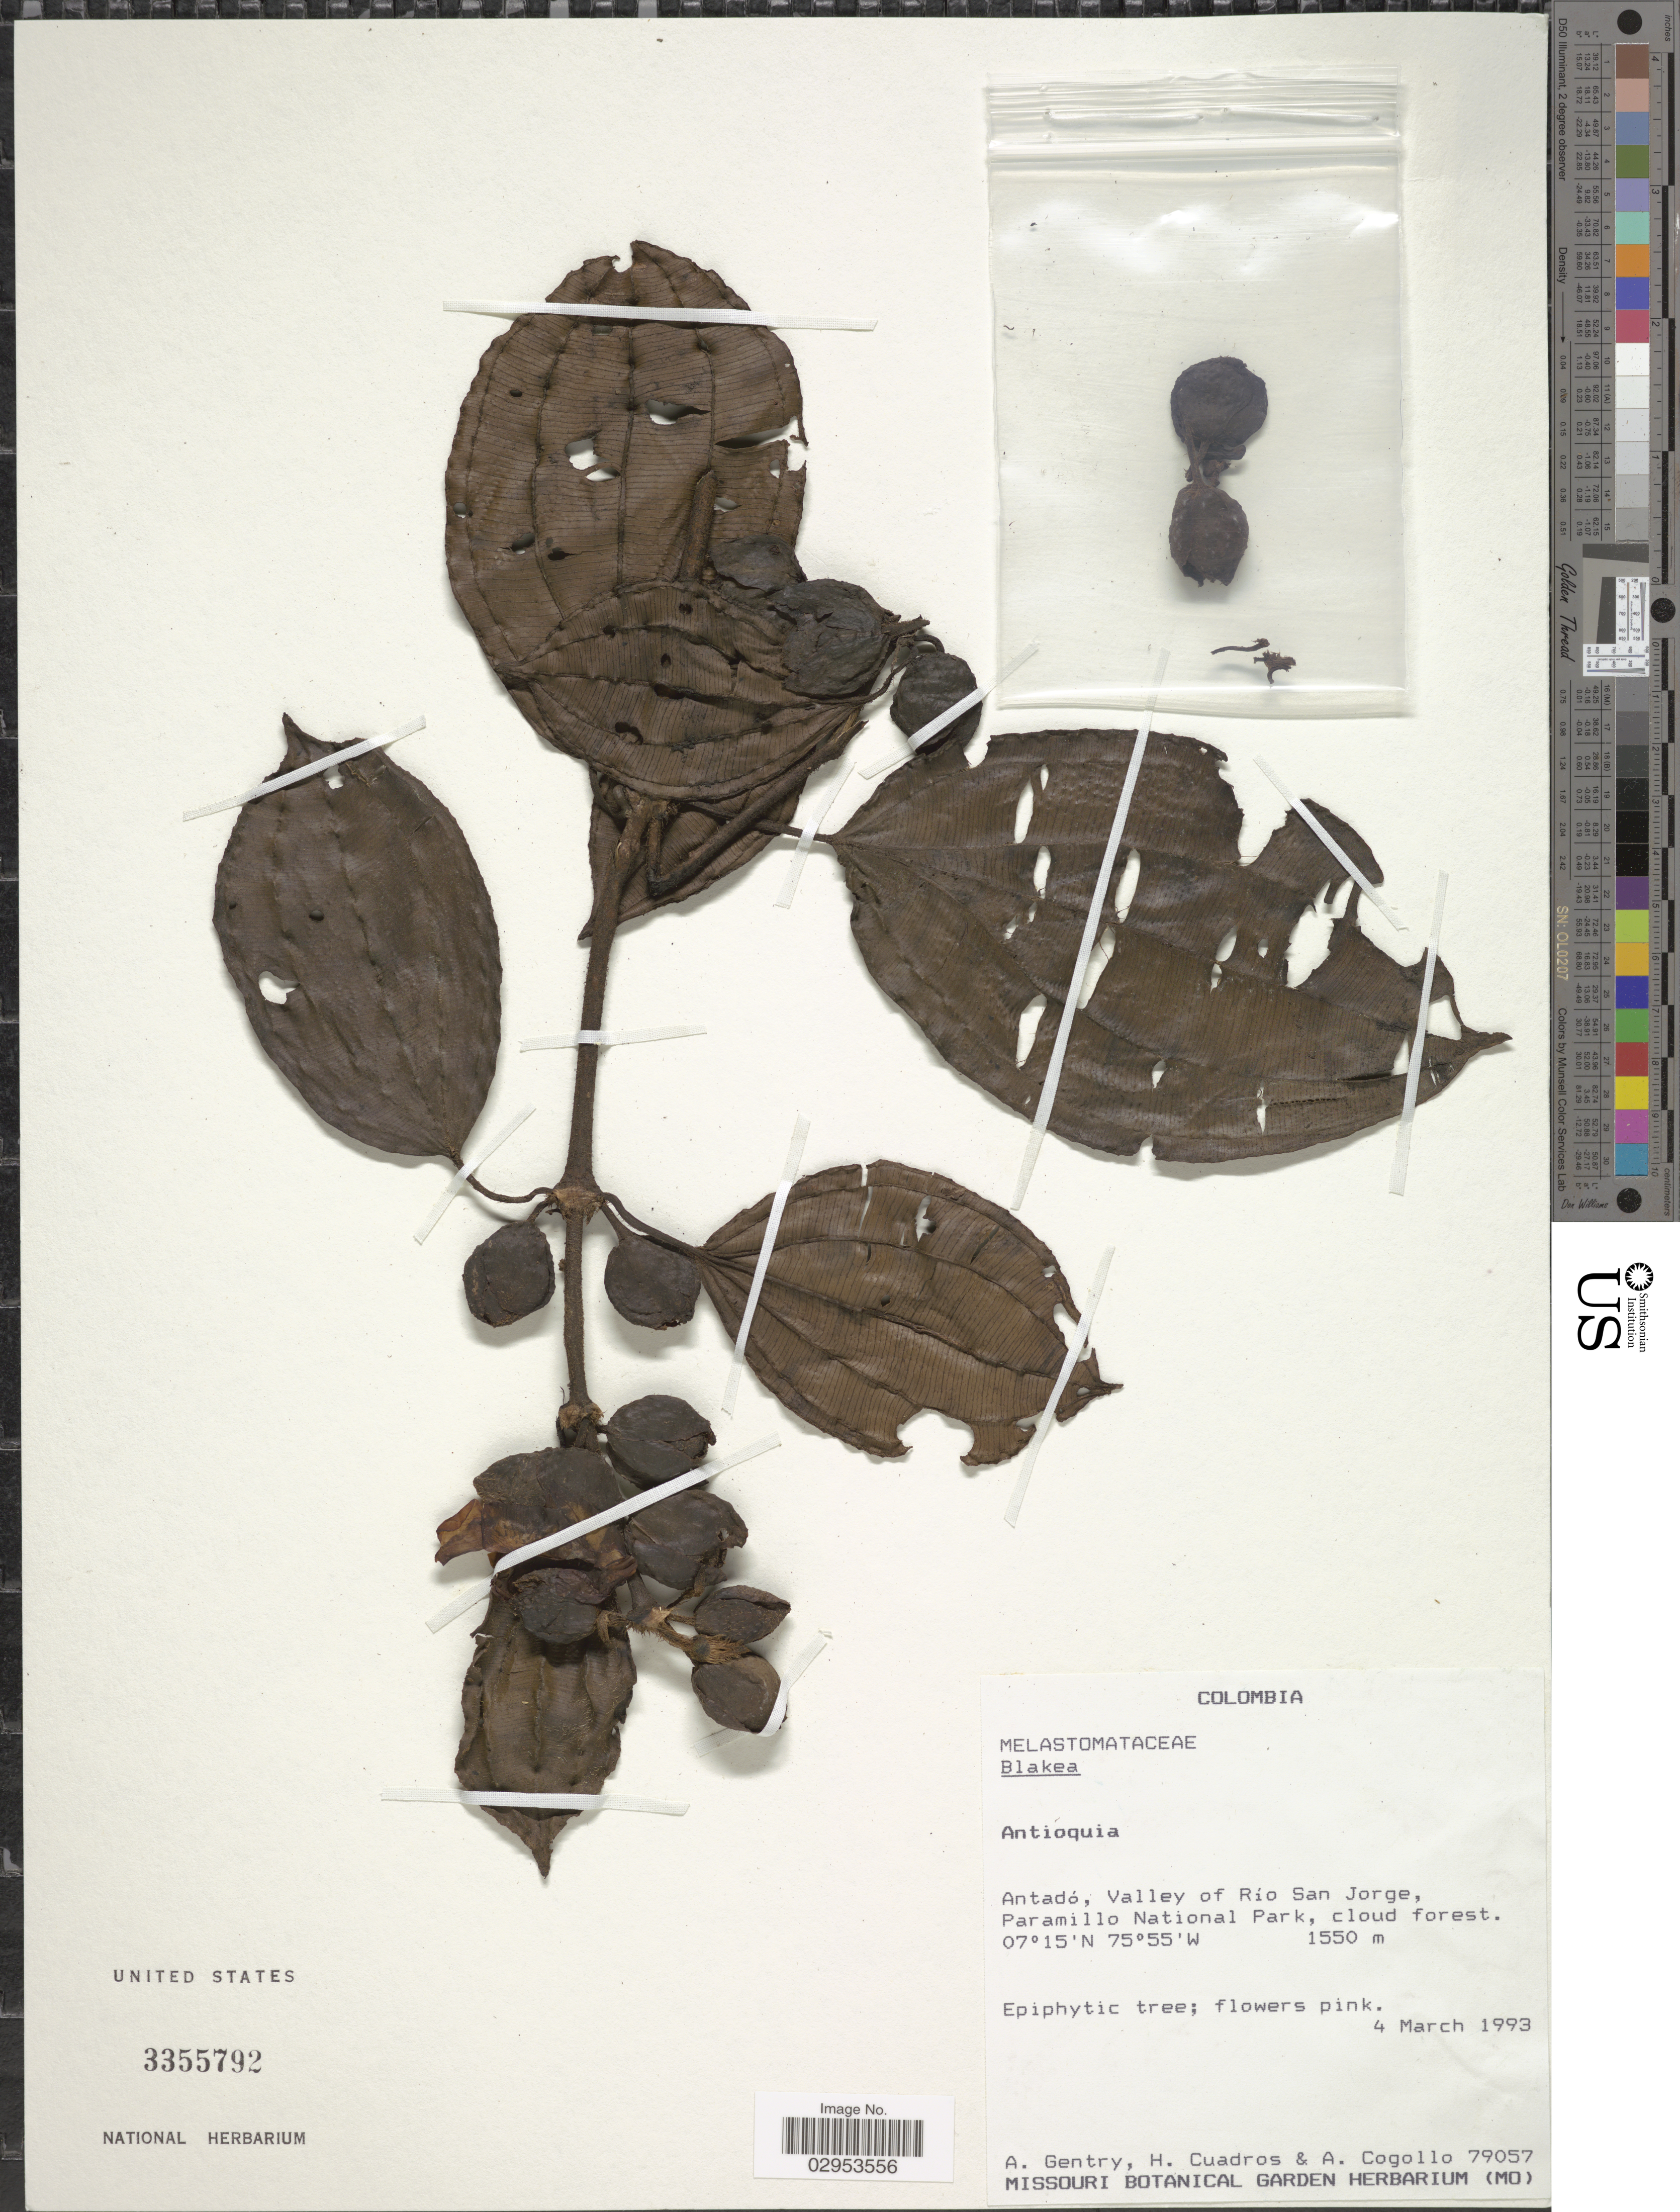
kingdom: Plantae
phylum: Tracheophyta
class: Magnoliopsida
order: Myrtales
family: Melastomataceae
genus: Blakea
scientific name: Blakea sp.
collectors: A. H. Gentry, H. Cuadros & A. Cogollo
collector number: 79057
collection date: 1993-03-04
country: Colombia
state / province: Antioquia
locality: Antadó, Valley of Río San Jorge, Paramillo National Park.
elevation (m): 1550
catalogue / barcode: US 3355792